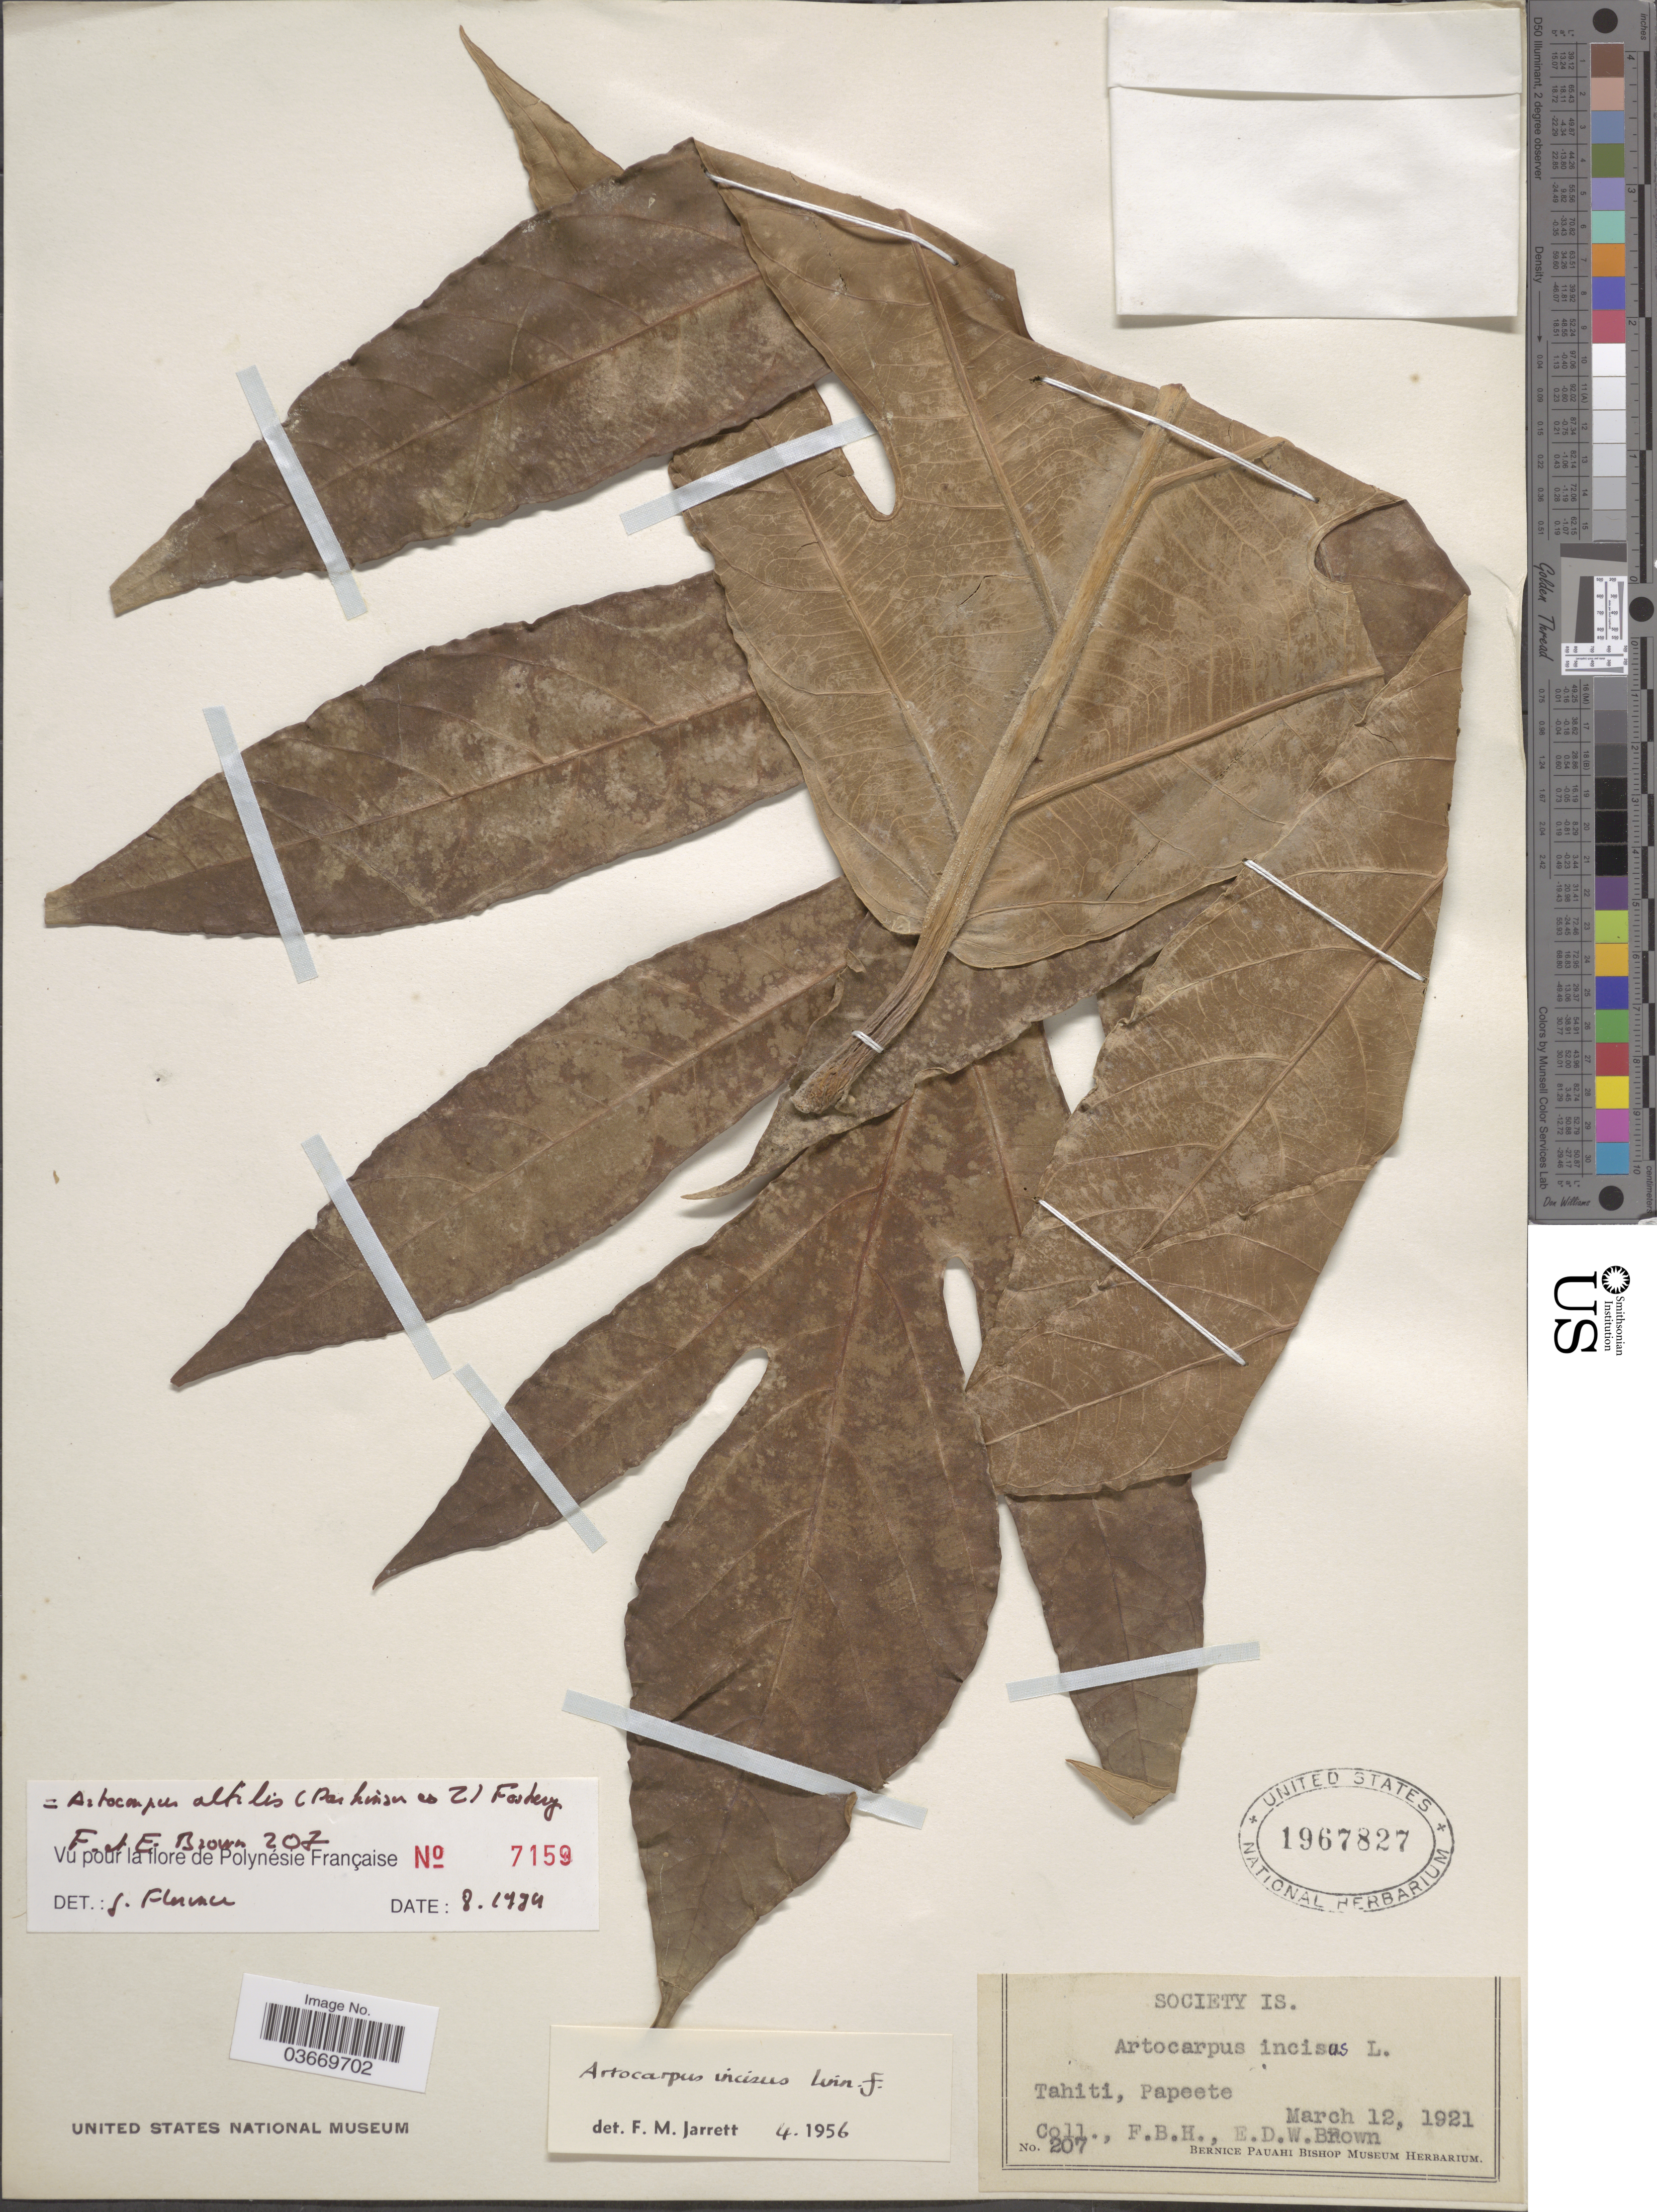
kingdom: Plantae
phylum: Tracheophyta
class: Magnoliopsida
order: Rosales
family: Moraceae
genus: Artocarpus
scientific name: Artocarpus altilis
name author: (Parkinson) Fosberg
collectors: F. Brown & E. Brown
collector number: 207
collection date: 1921-03-12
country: French Polynesia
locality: Society Is. Tahiti, Papeete.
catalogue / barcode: US 1967827